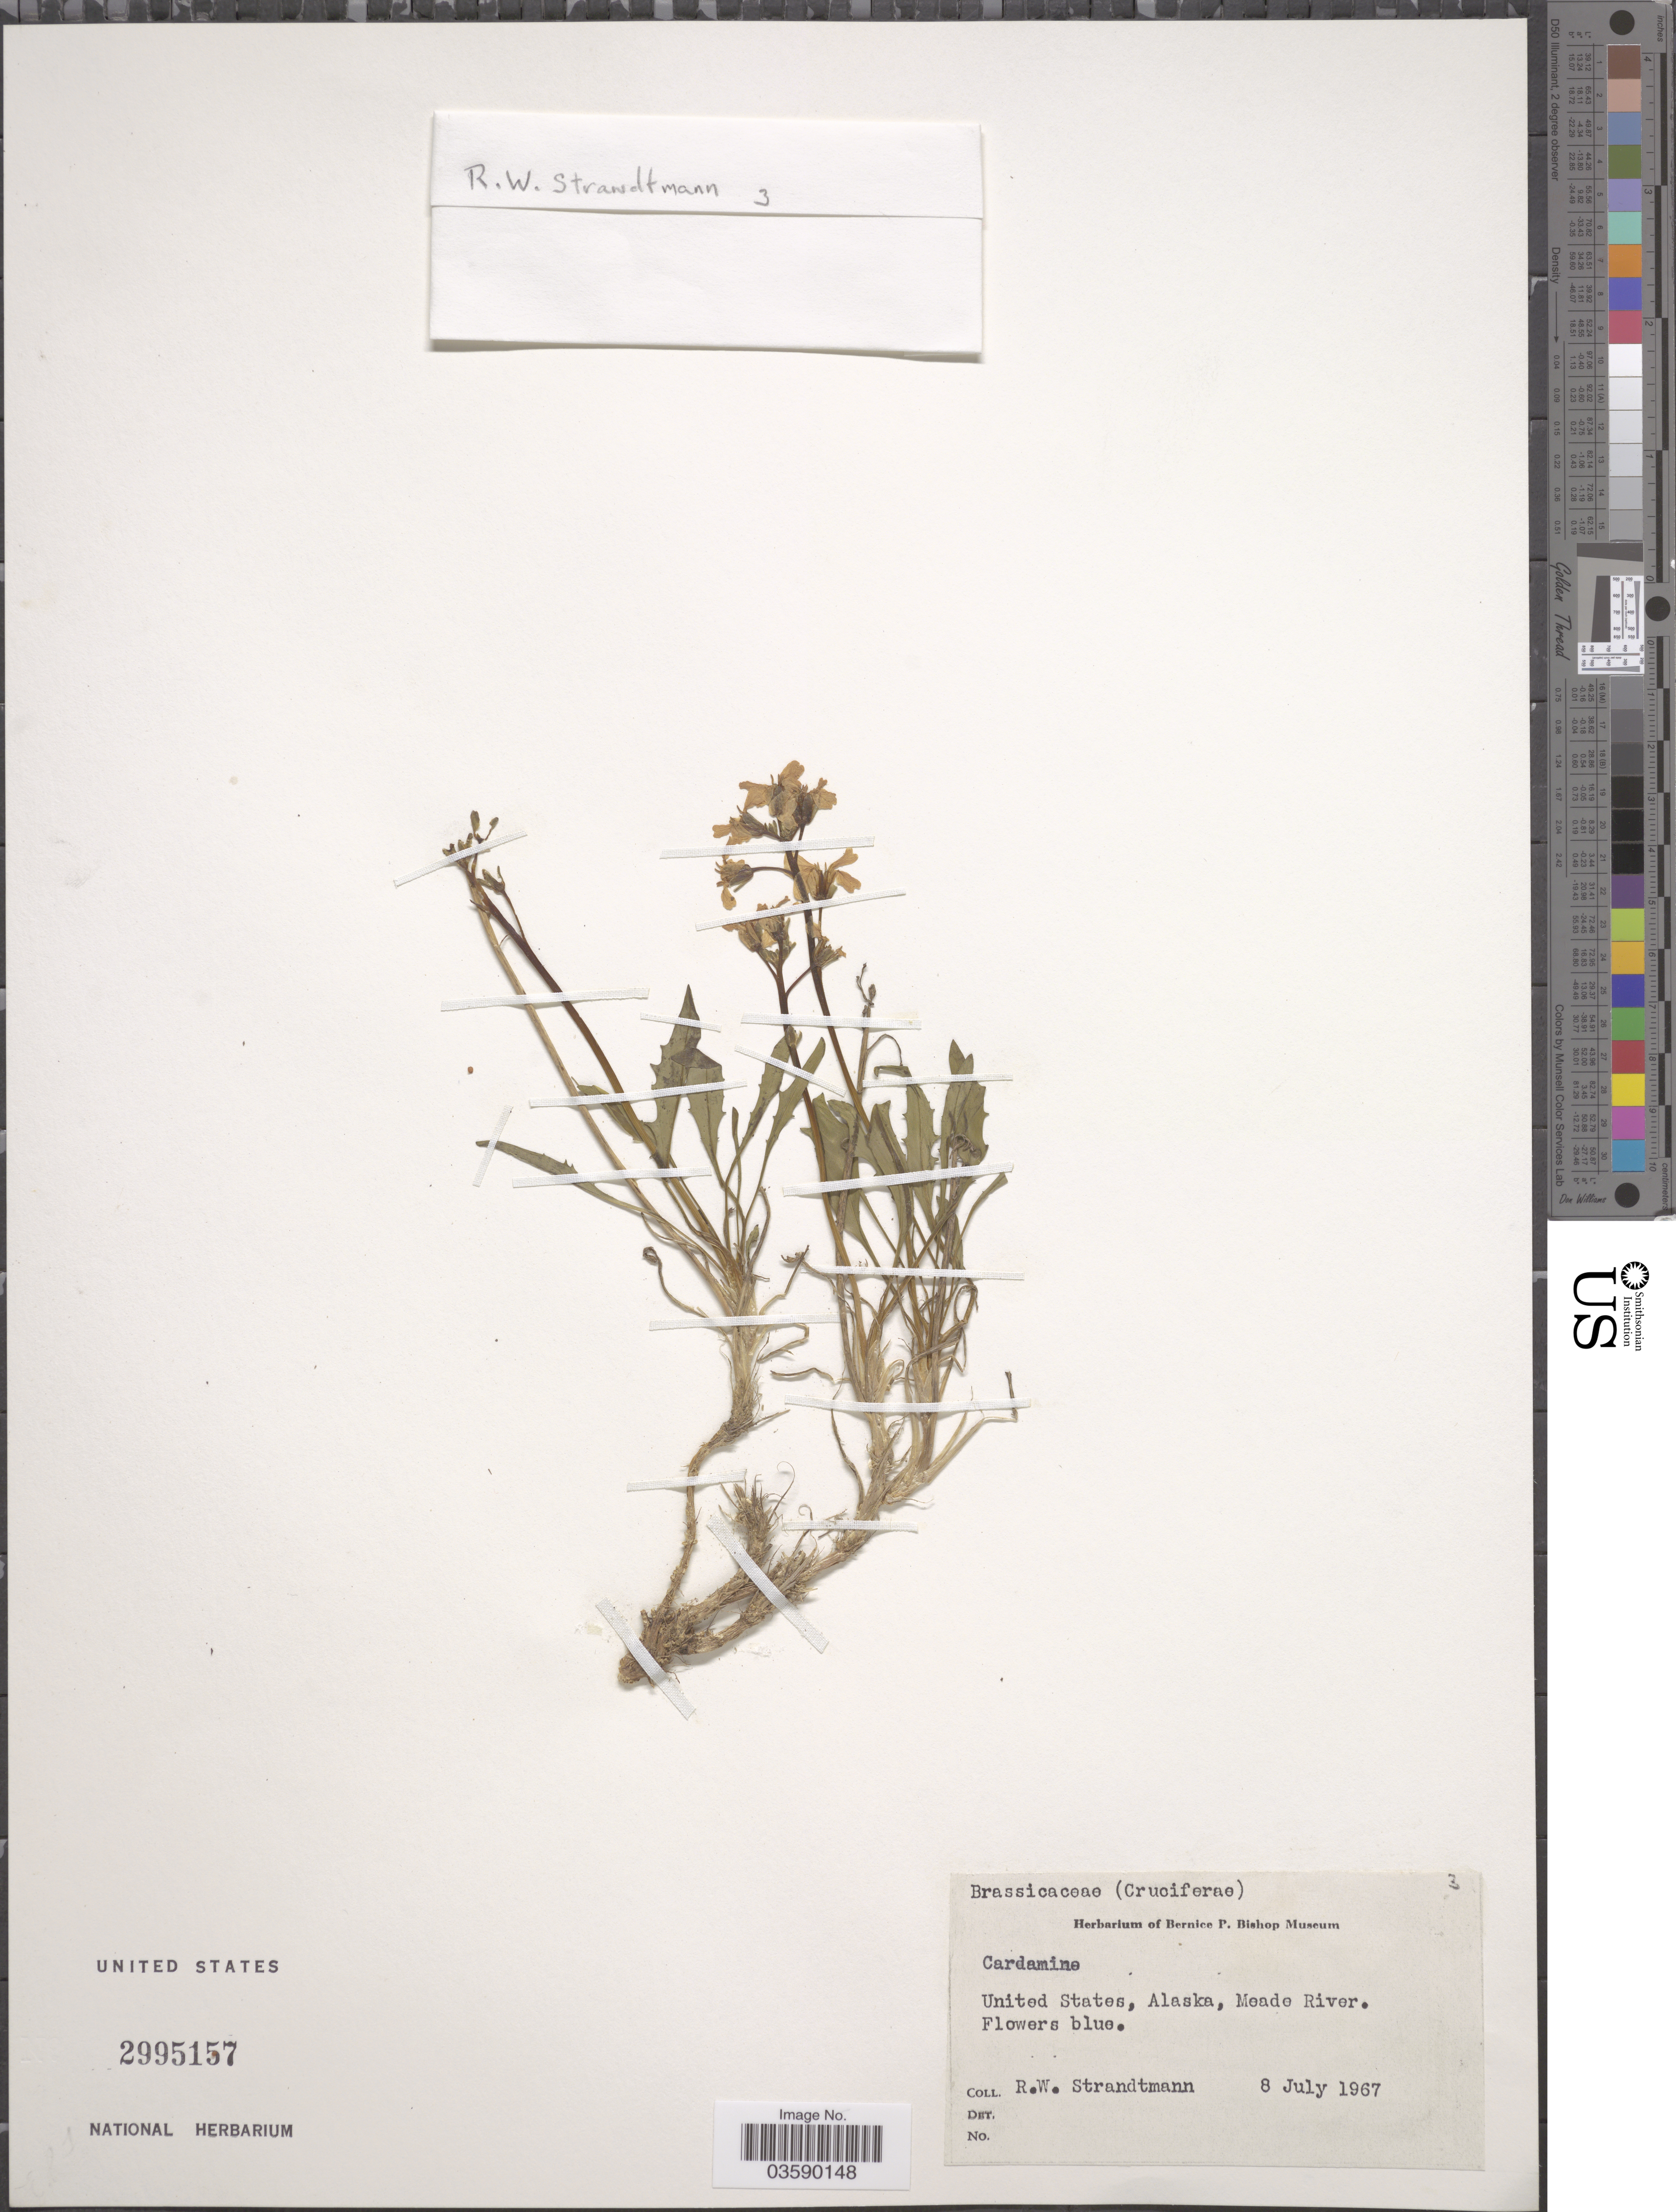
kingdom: Plantae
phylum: Tracheophyta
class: Magnoliopsida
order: Brassicales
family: Brassicaceae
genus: Cardamine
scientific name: Cardamine sp.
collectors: R. Strandtmann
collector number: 3?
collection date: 1967-07-08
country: United States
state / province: Alaska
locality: Meade River.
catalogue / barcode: US 2995157